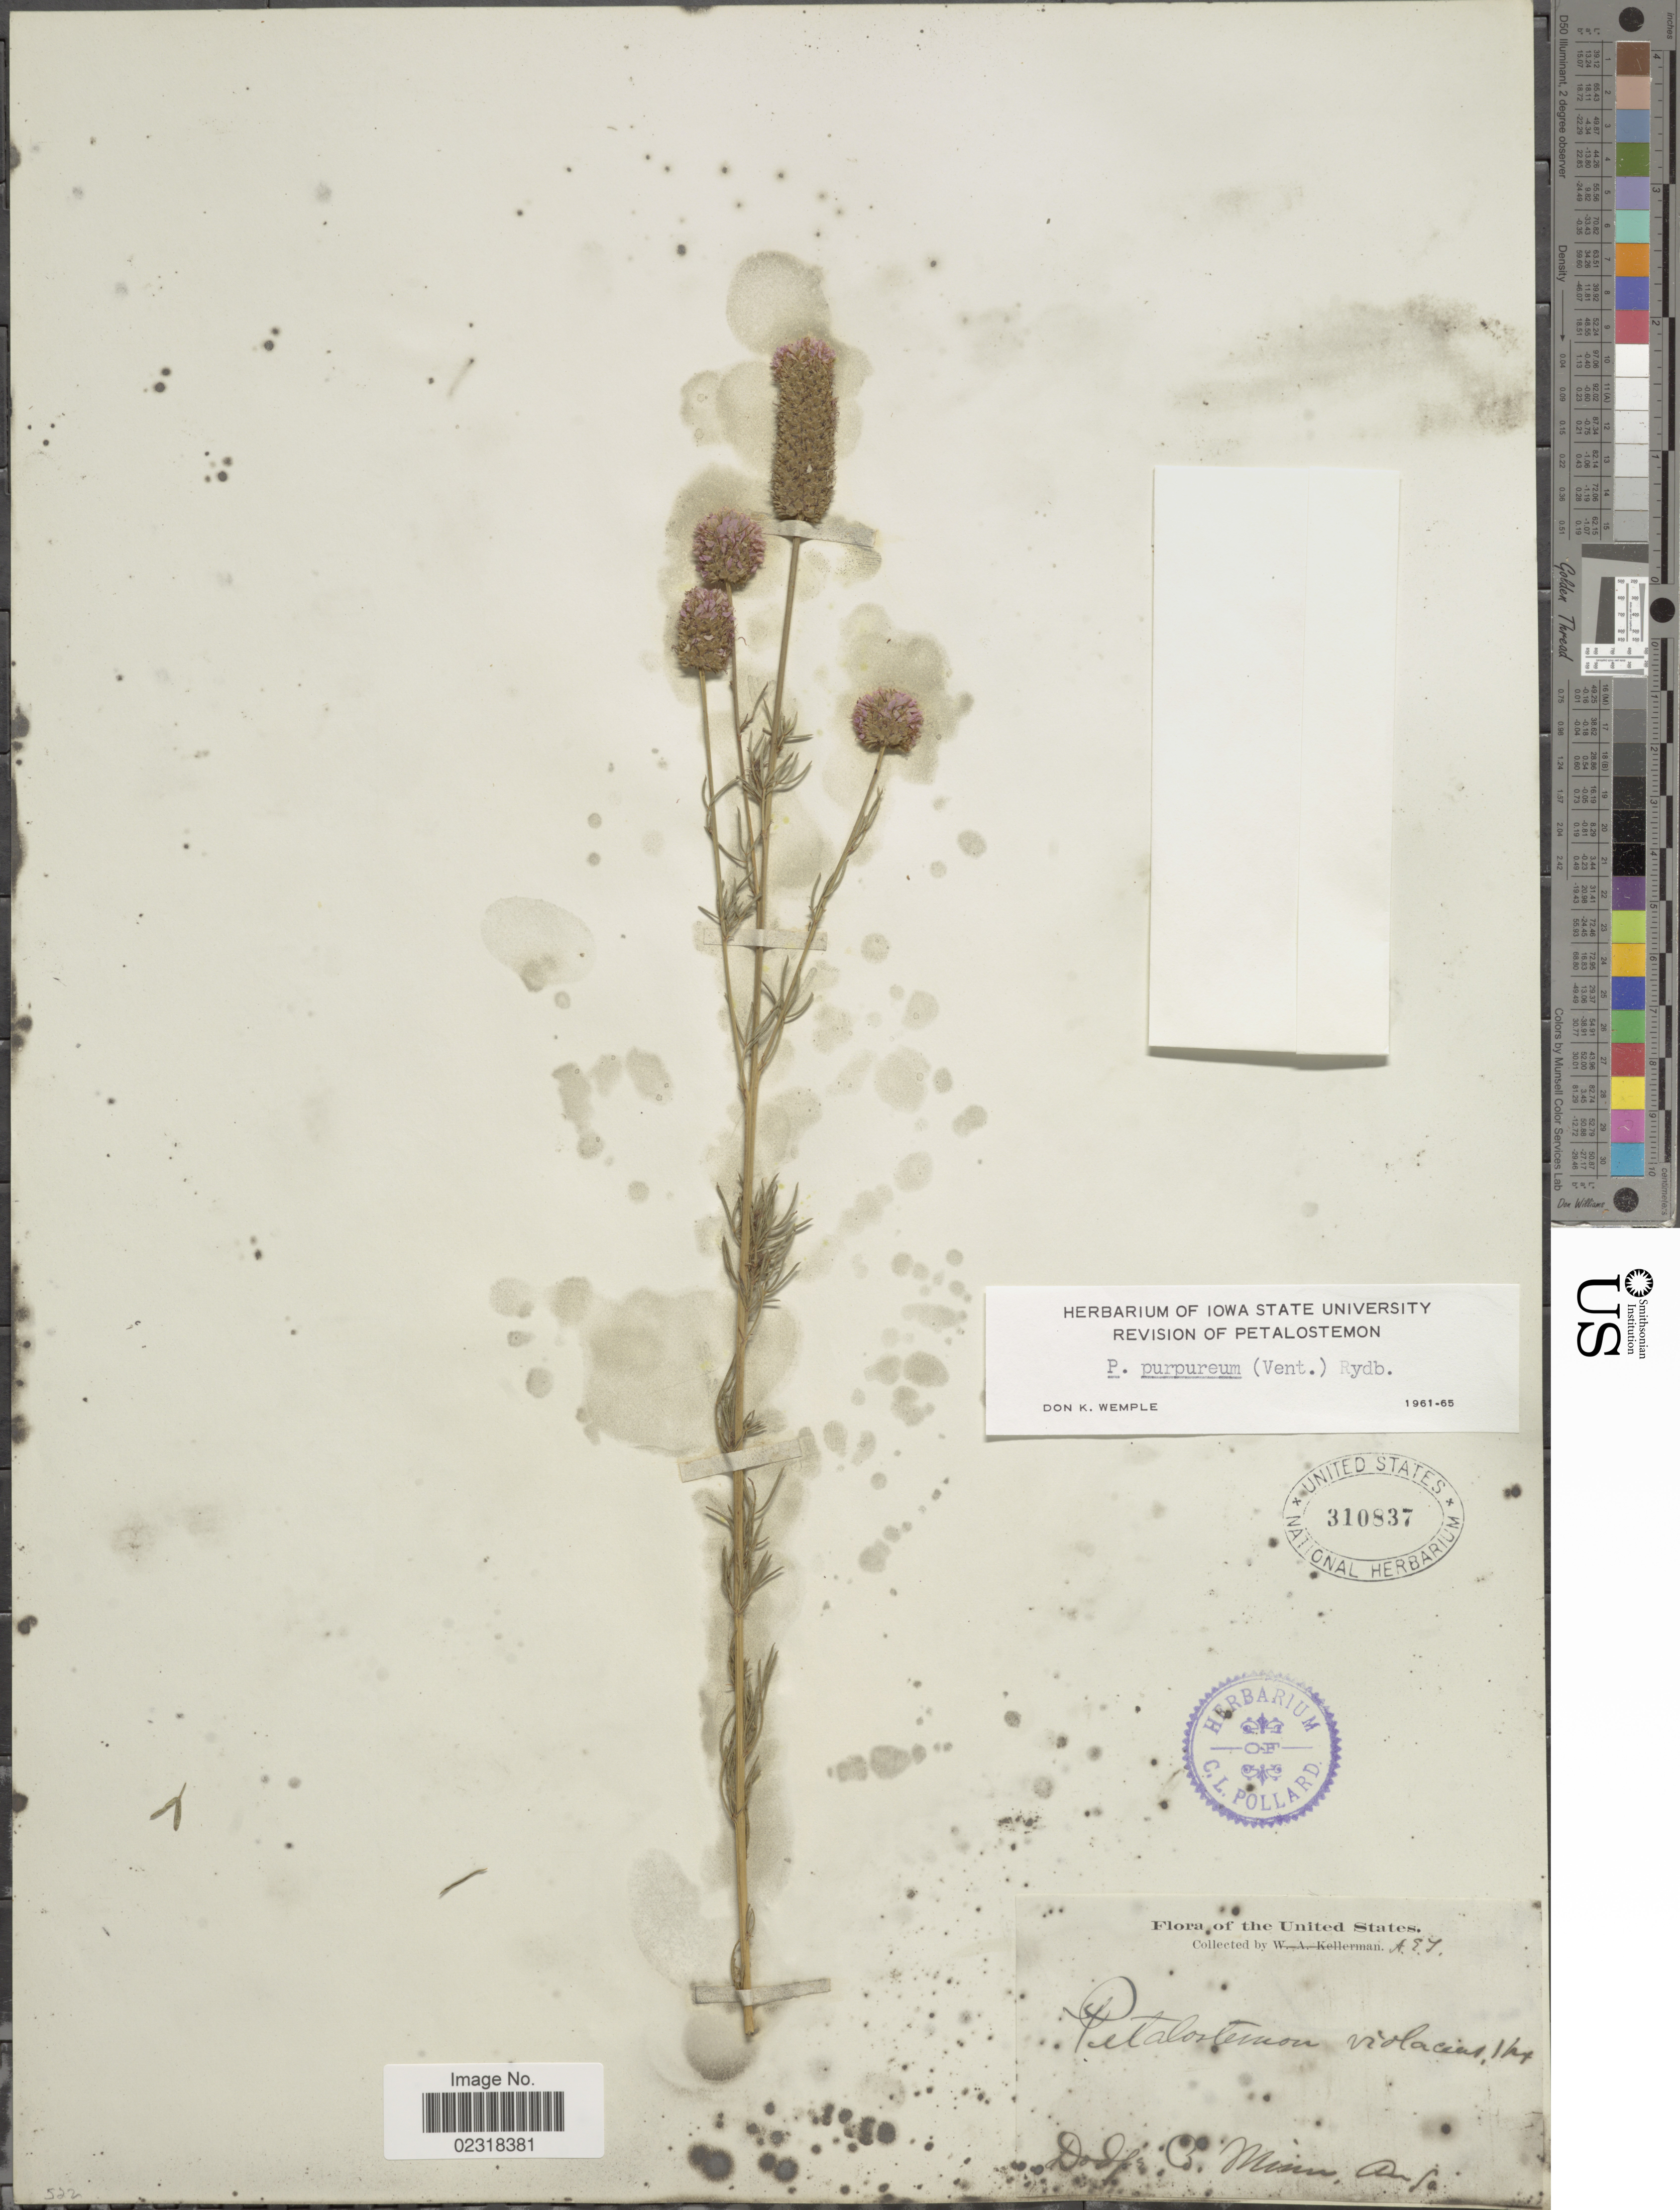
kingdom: Plantae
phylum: Tracheophyta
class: Magnoliopsida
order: Fabales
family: Fabaceae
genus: Dalea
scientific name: Dalea purpurea var. purpurea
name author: Vent.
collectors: A. E. S.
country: United States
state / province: Minnesota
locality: Dodge Co.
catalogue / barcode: US 310837